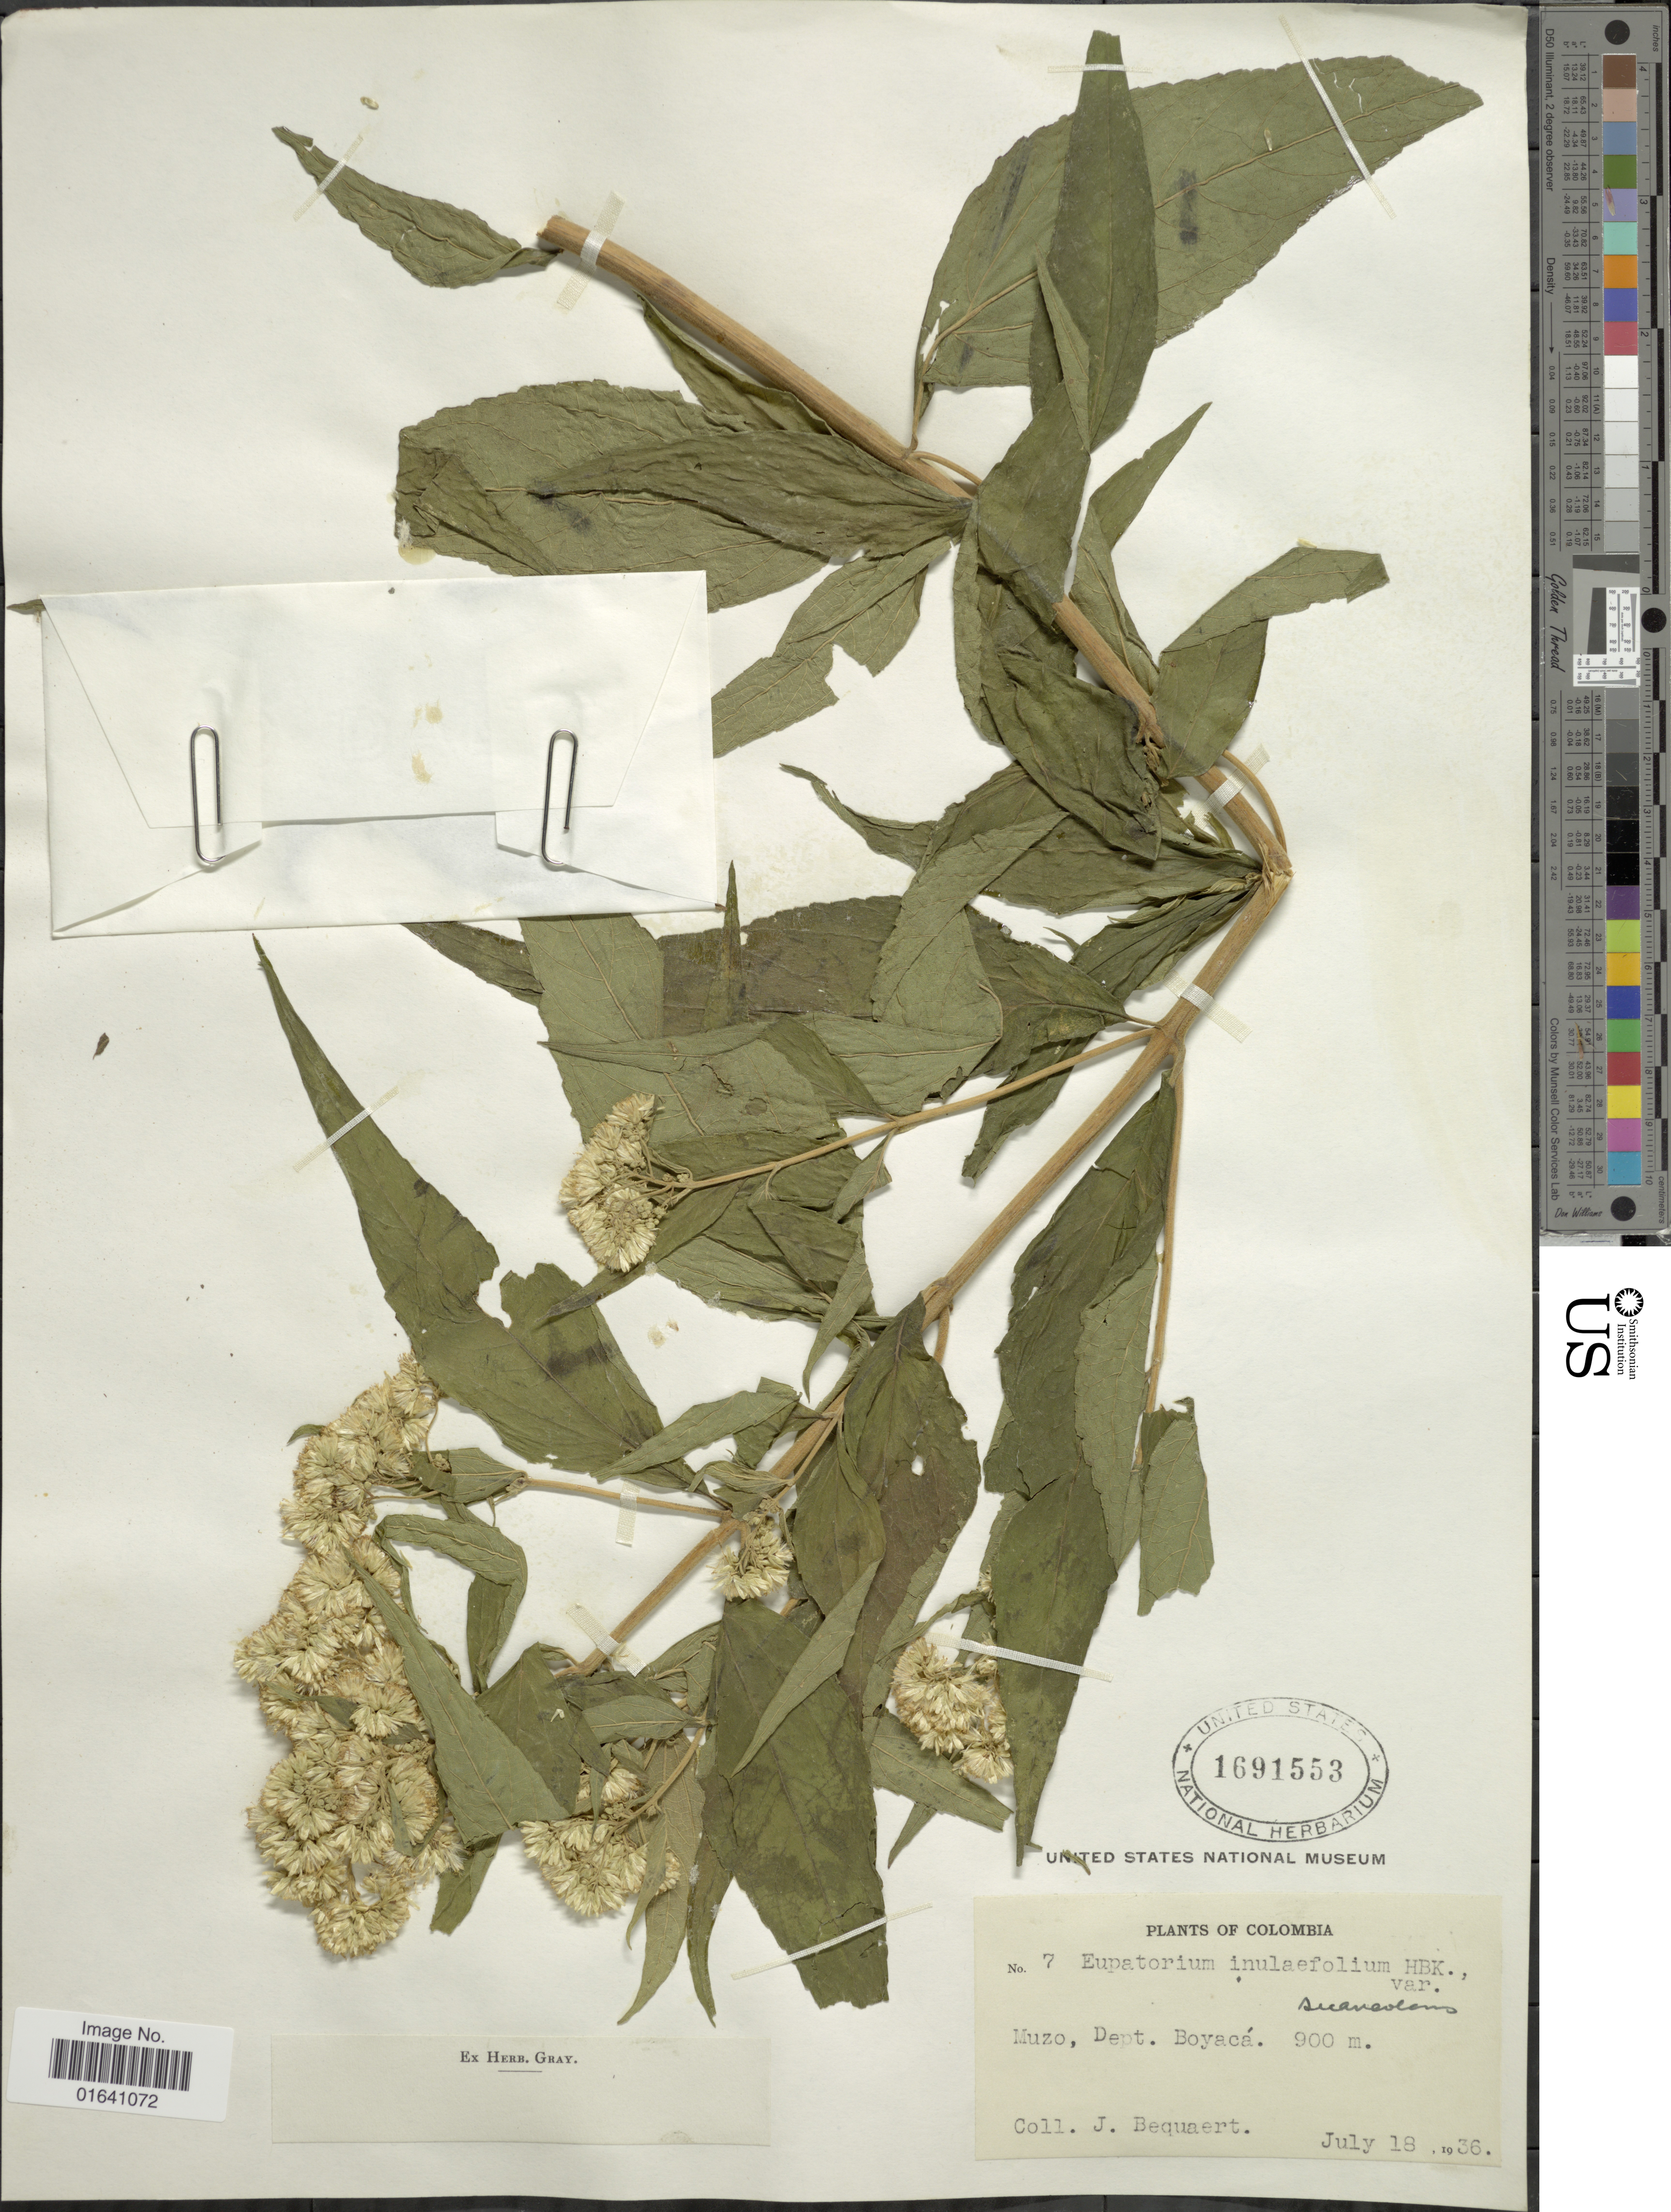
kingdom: Plantae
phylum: Tracheophyta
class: Magnoliopsida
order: Asterales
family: Asteraceae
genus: Austroeupatorium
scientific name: Austroeupatorium inulaefolium var. suaveolens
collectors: J. Bequaert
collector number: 7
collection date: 1936-07-18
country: Colombia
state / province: Boyacá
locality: Muzo, Dept. Boyacá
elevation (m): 900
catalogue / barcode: US 1691553